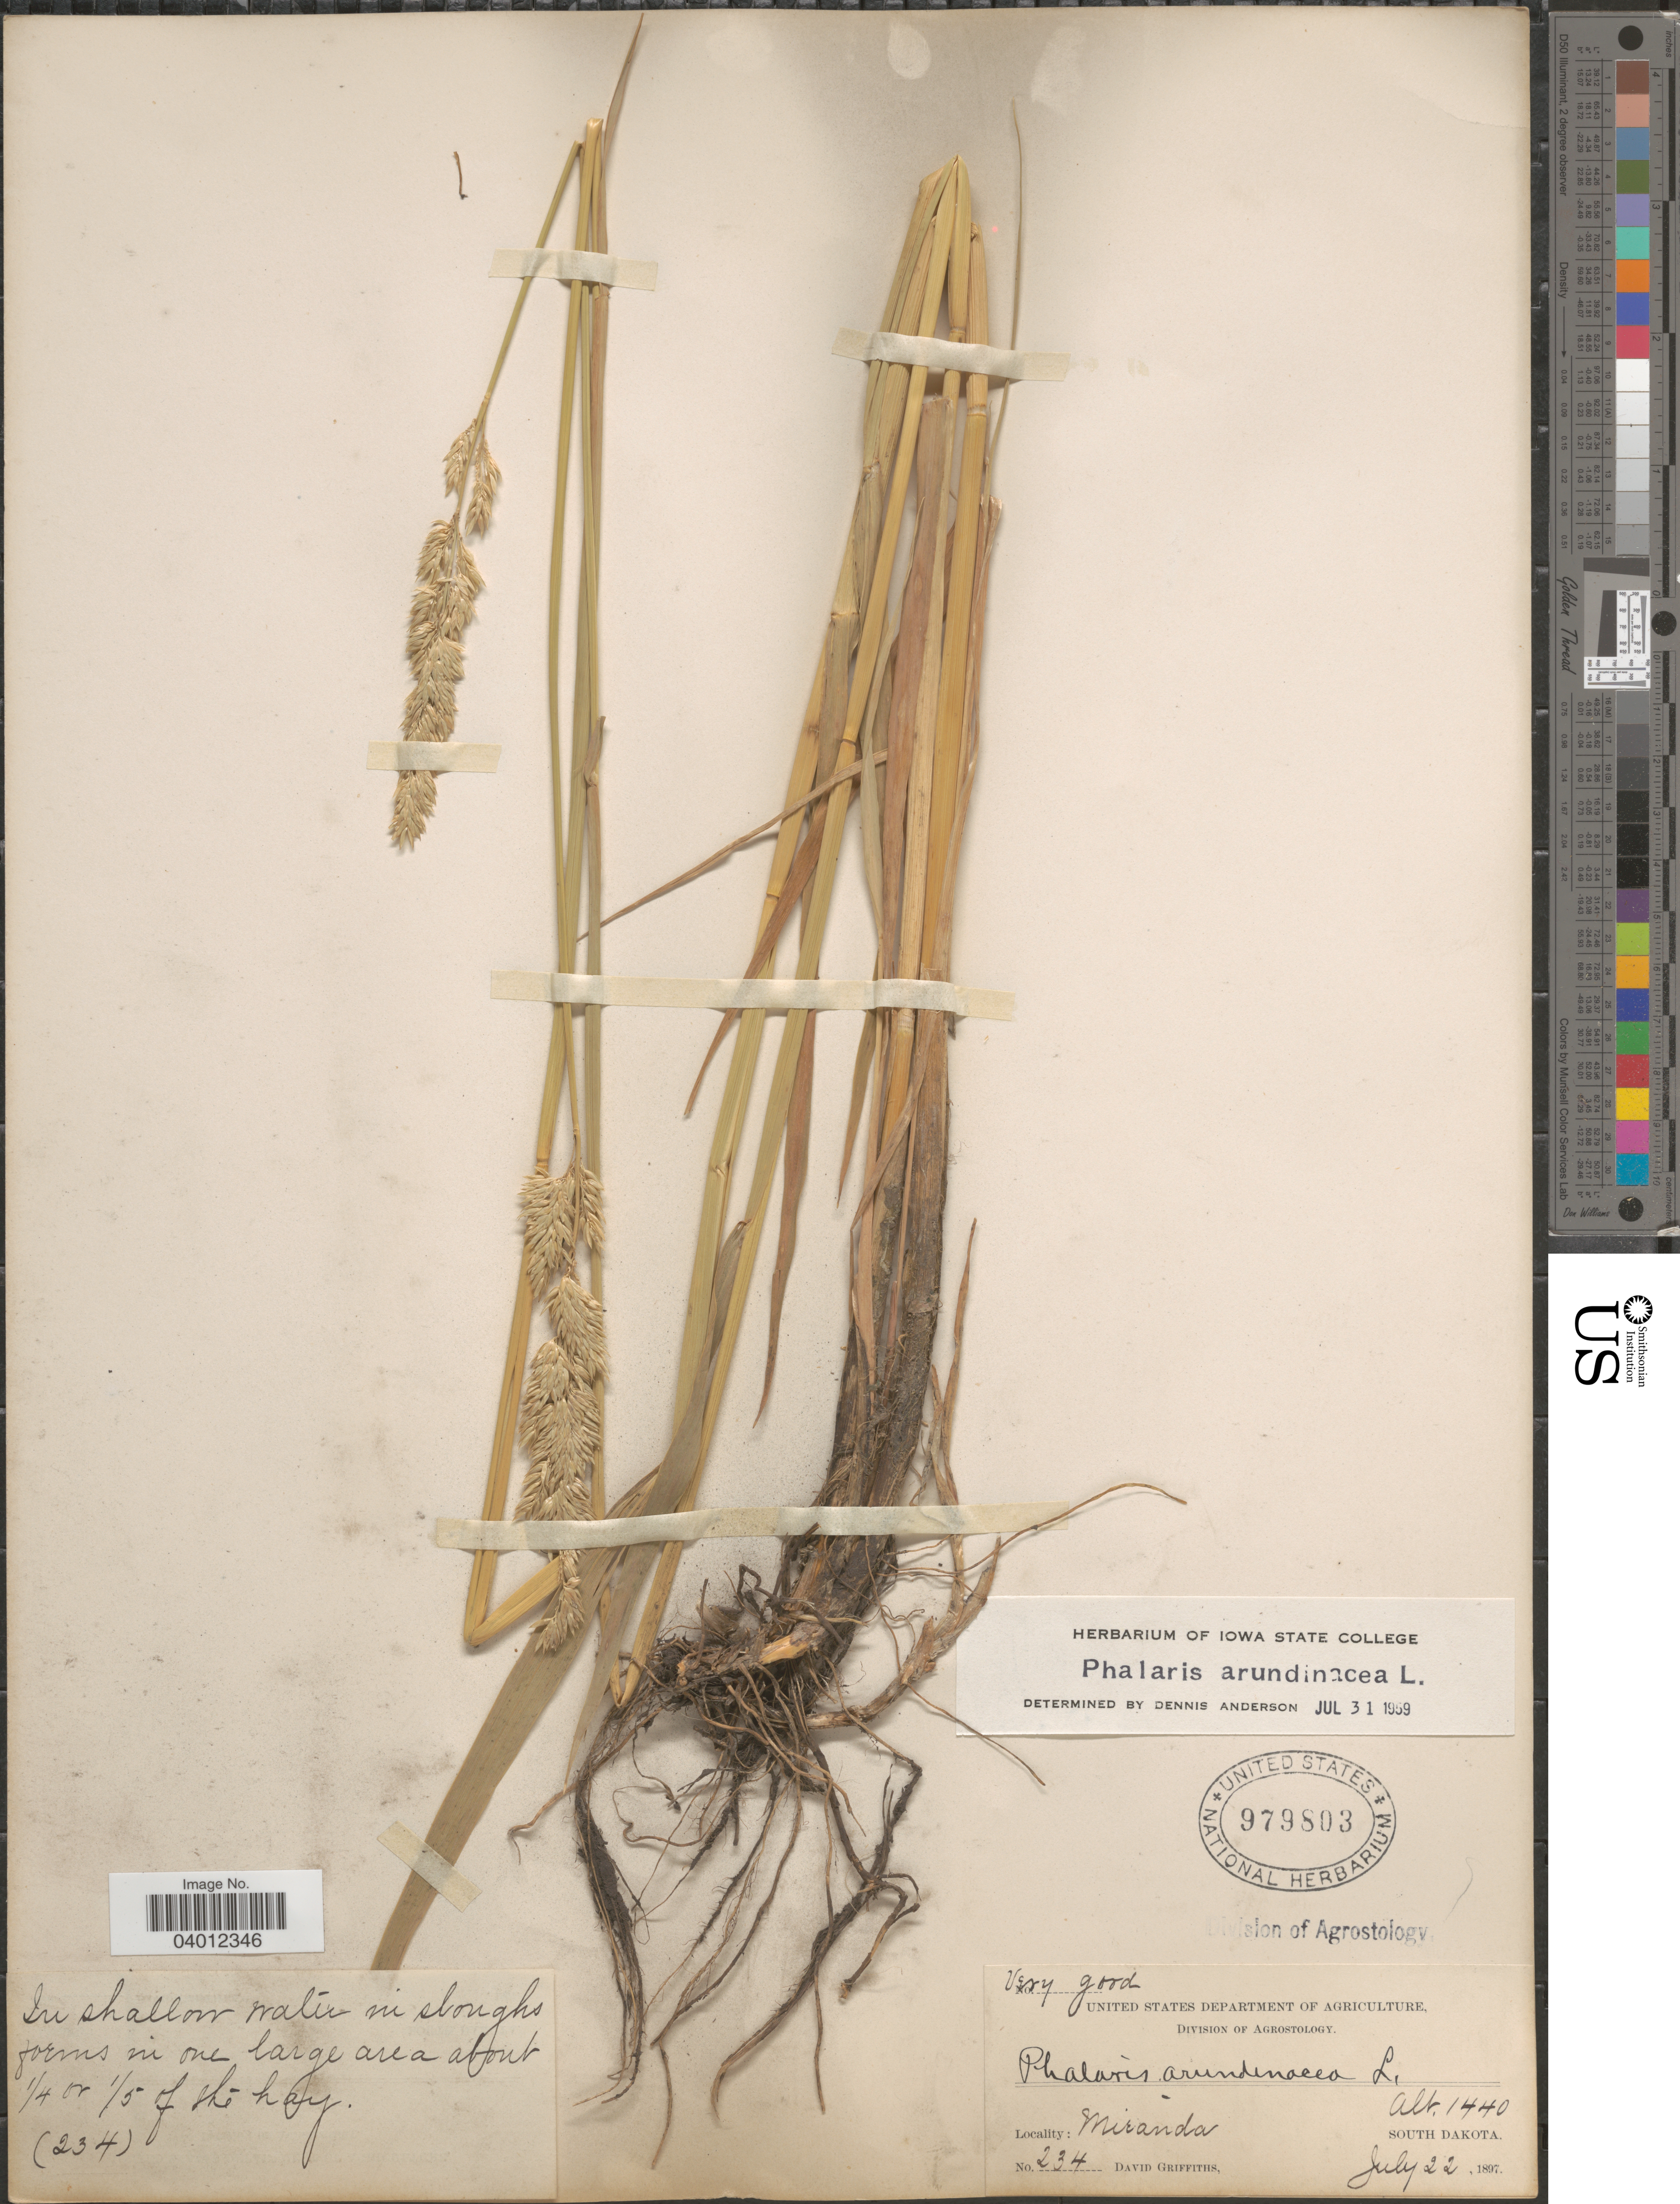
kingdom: Plantae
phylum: Tracheophyta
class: Liliopsida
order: Poales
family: Poaceae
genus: Phalaris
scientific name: Phalaris arundinacea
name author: L.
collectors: D. Griffiths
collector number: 234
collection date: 1897-07-22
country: United States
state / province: South Dakota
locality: Miranda.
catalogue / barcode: US 979803